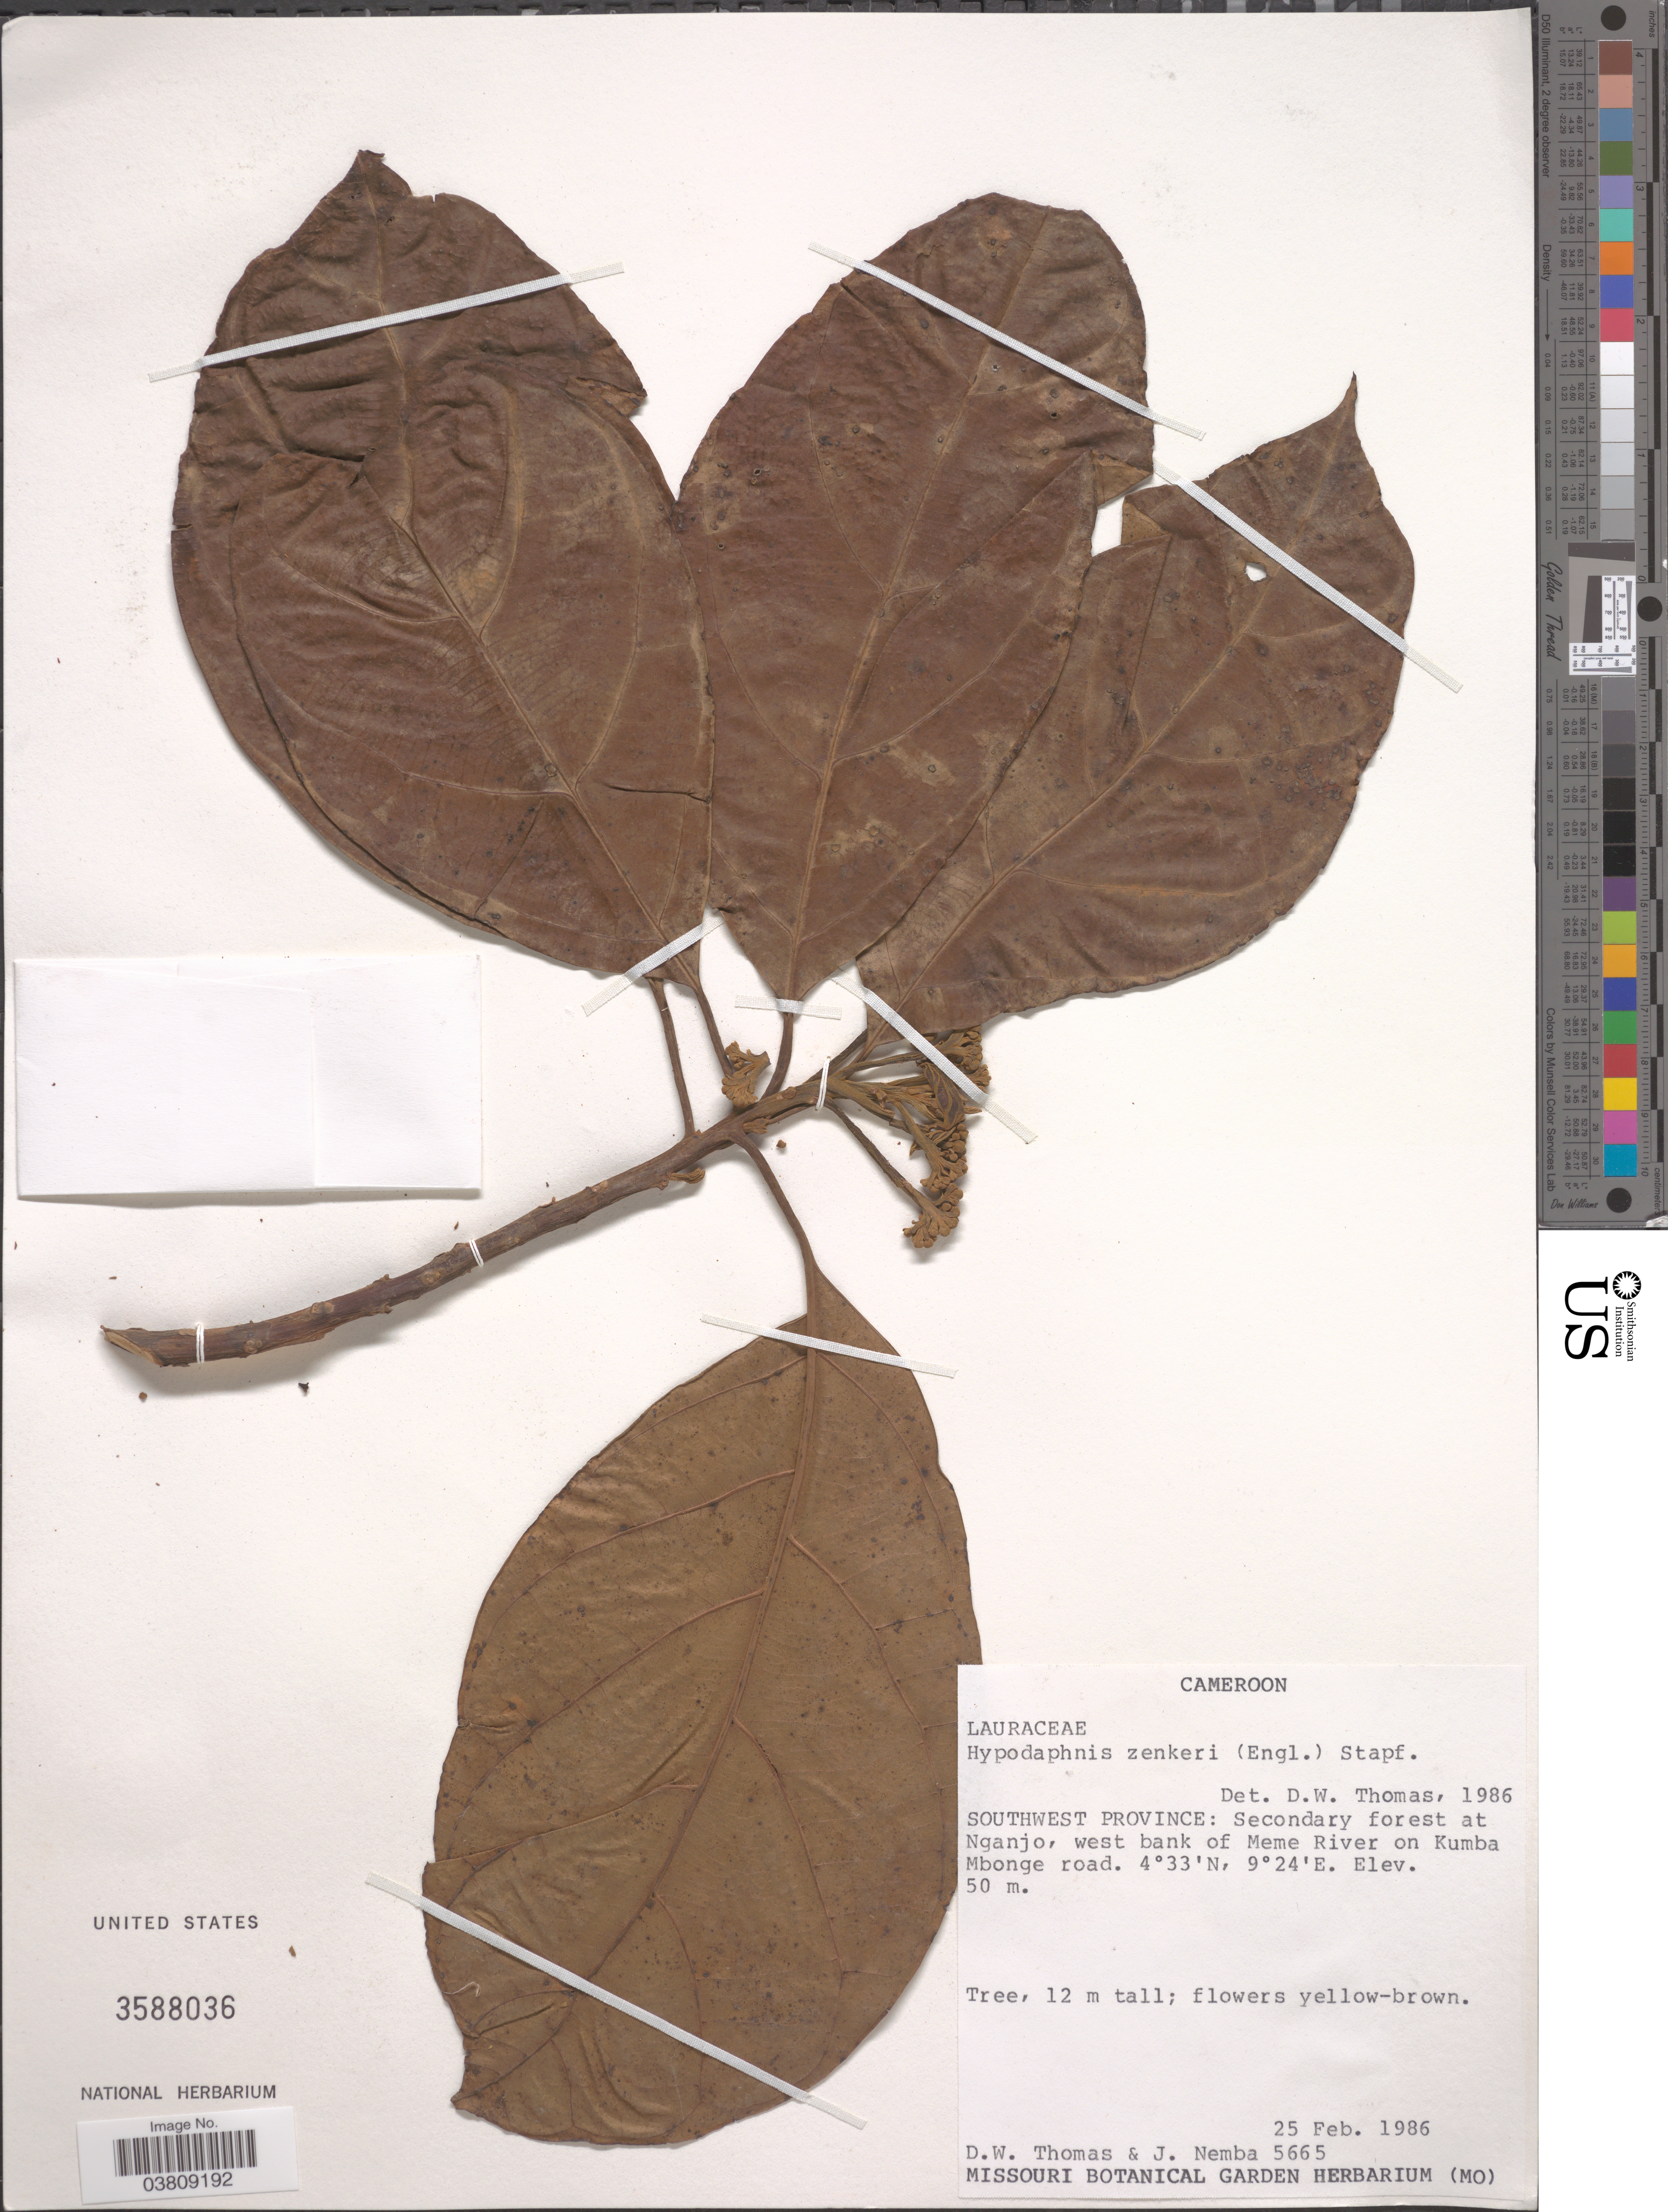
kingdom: Plantae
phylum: Tracheophyta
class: Magnoliopsida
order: Laurales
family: Lauraceae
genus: Hypodaphnis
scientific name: Hypodaphnis zenkeri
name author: Stapf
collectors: D. W. Thomas & J. Nemba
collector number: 5665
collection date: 1986-02-25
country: Cameroon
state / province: Sud-Ouest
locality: Southwest Province: Secondary forest at Nganjo, west bank of Meme River on Kumba Mbonge road.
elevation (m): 50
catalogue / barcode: US 3588036